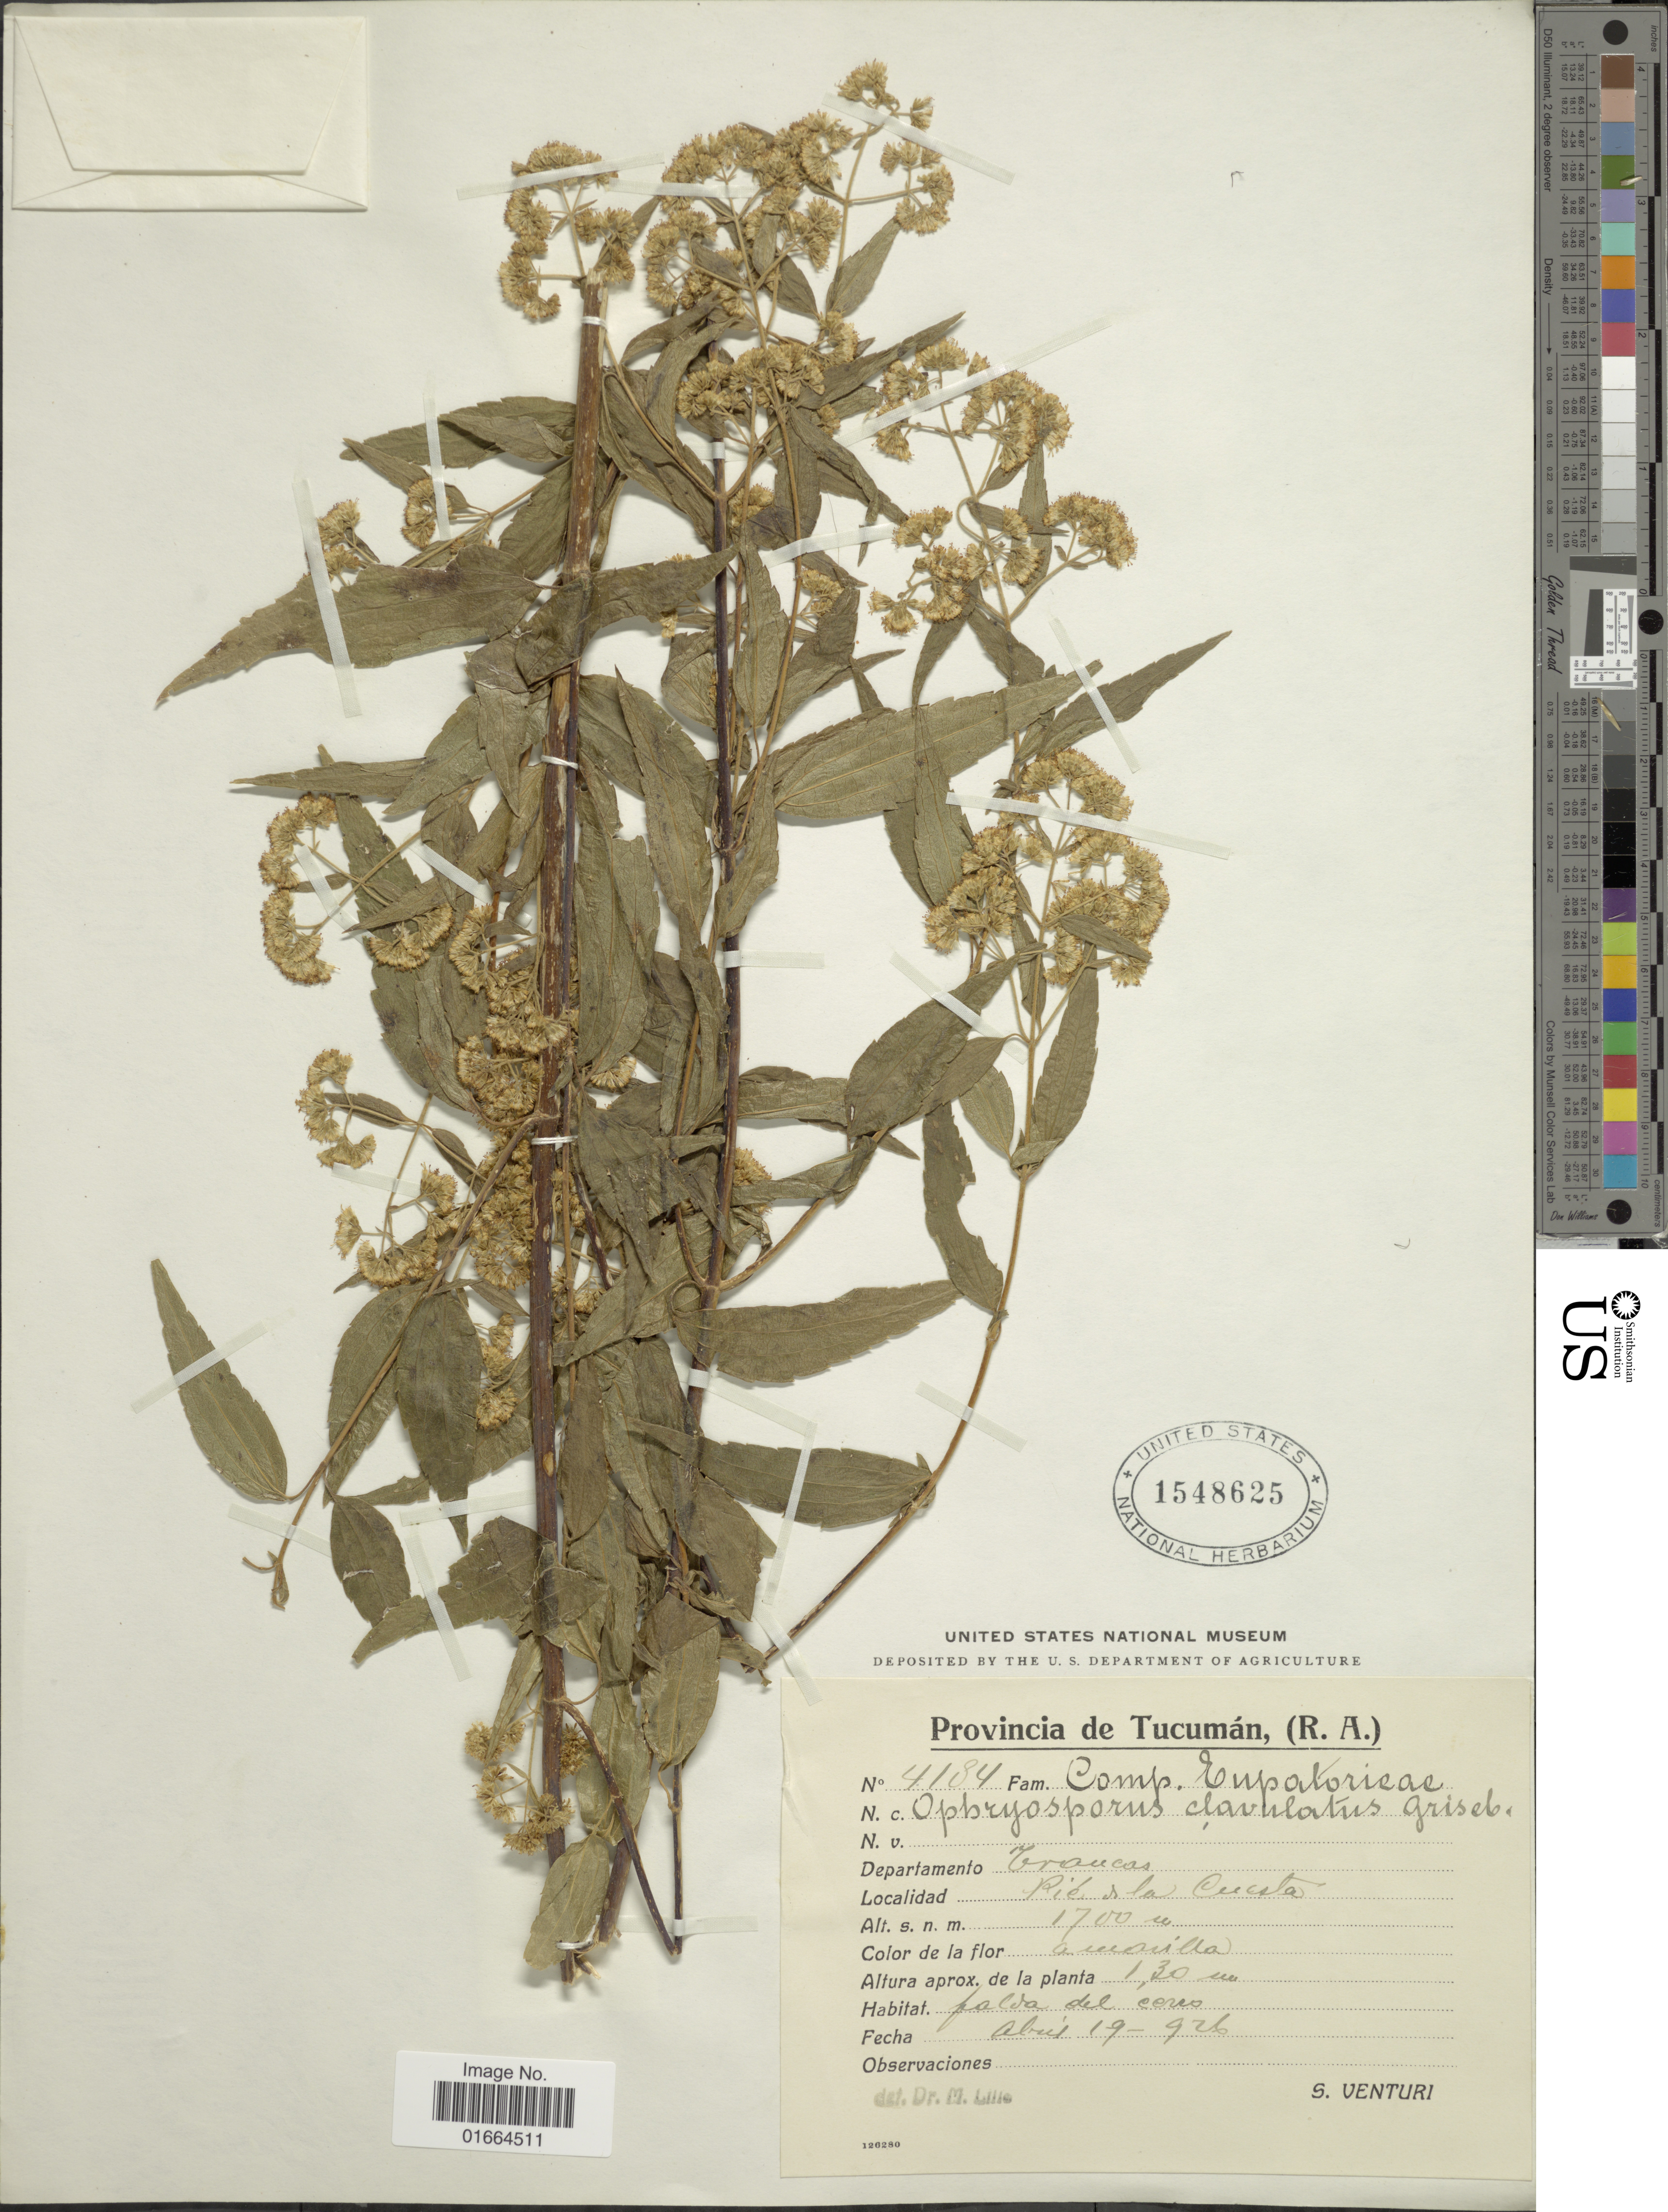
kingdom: Plantae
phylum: Tracheophyta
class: Magnoliopsida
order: Asterales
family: Asteraceae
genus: Ophryosporus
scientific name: Ophryosporus clavulatus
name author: Griseb.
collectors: S. Venturi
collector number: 4184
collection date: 1926-04-19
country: Argentina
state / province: Tucuman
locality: Provincia de Tucuman, (R. A.), Departamento Trancas, Pie de la Cuesta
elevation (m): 1700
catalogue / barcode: US 1548625